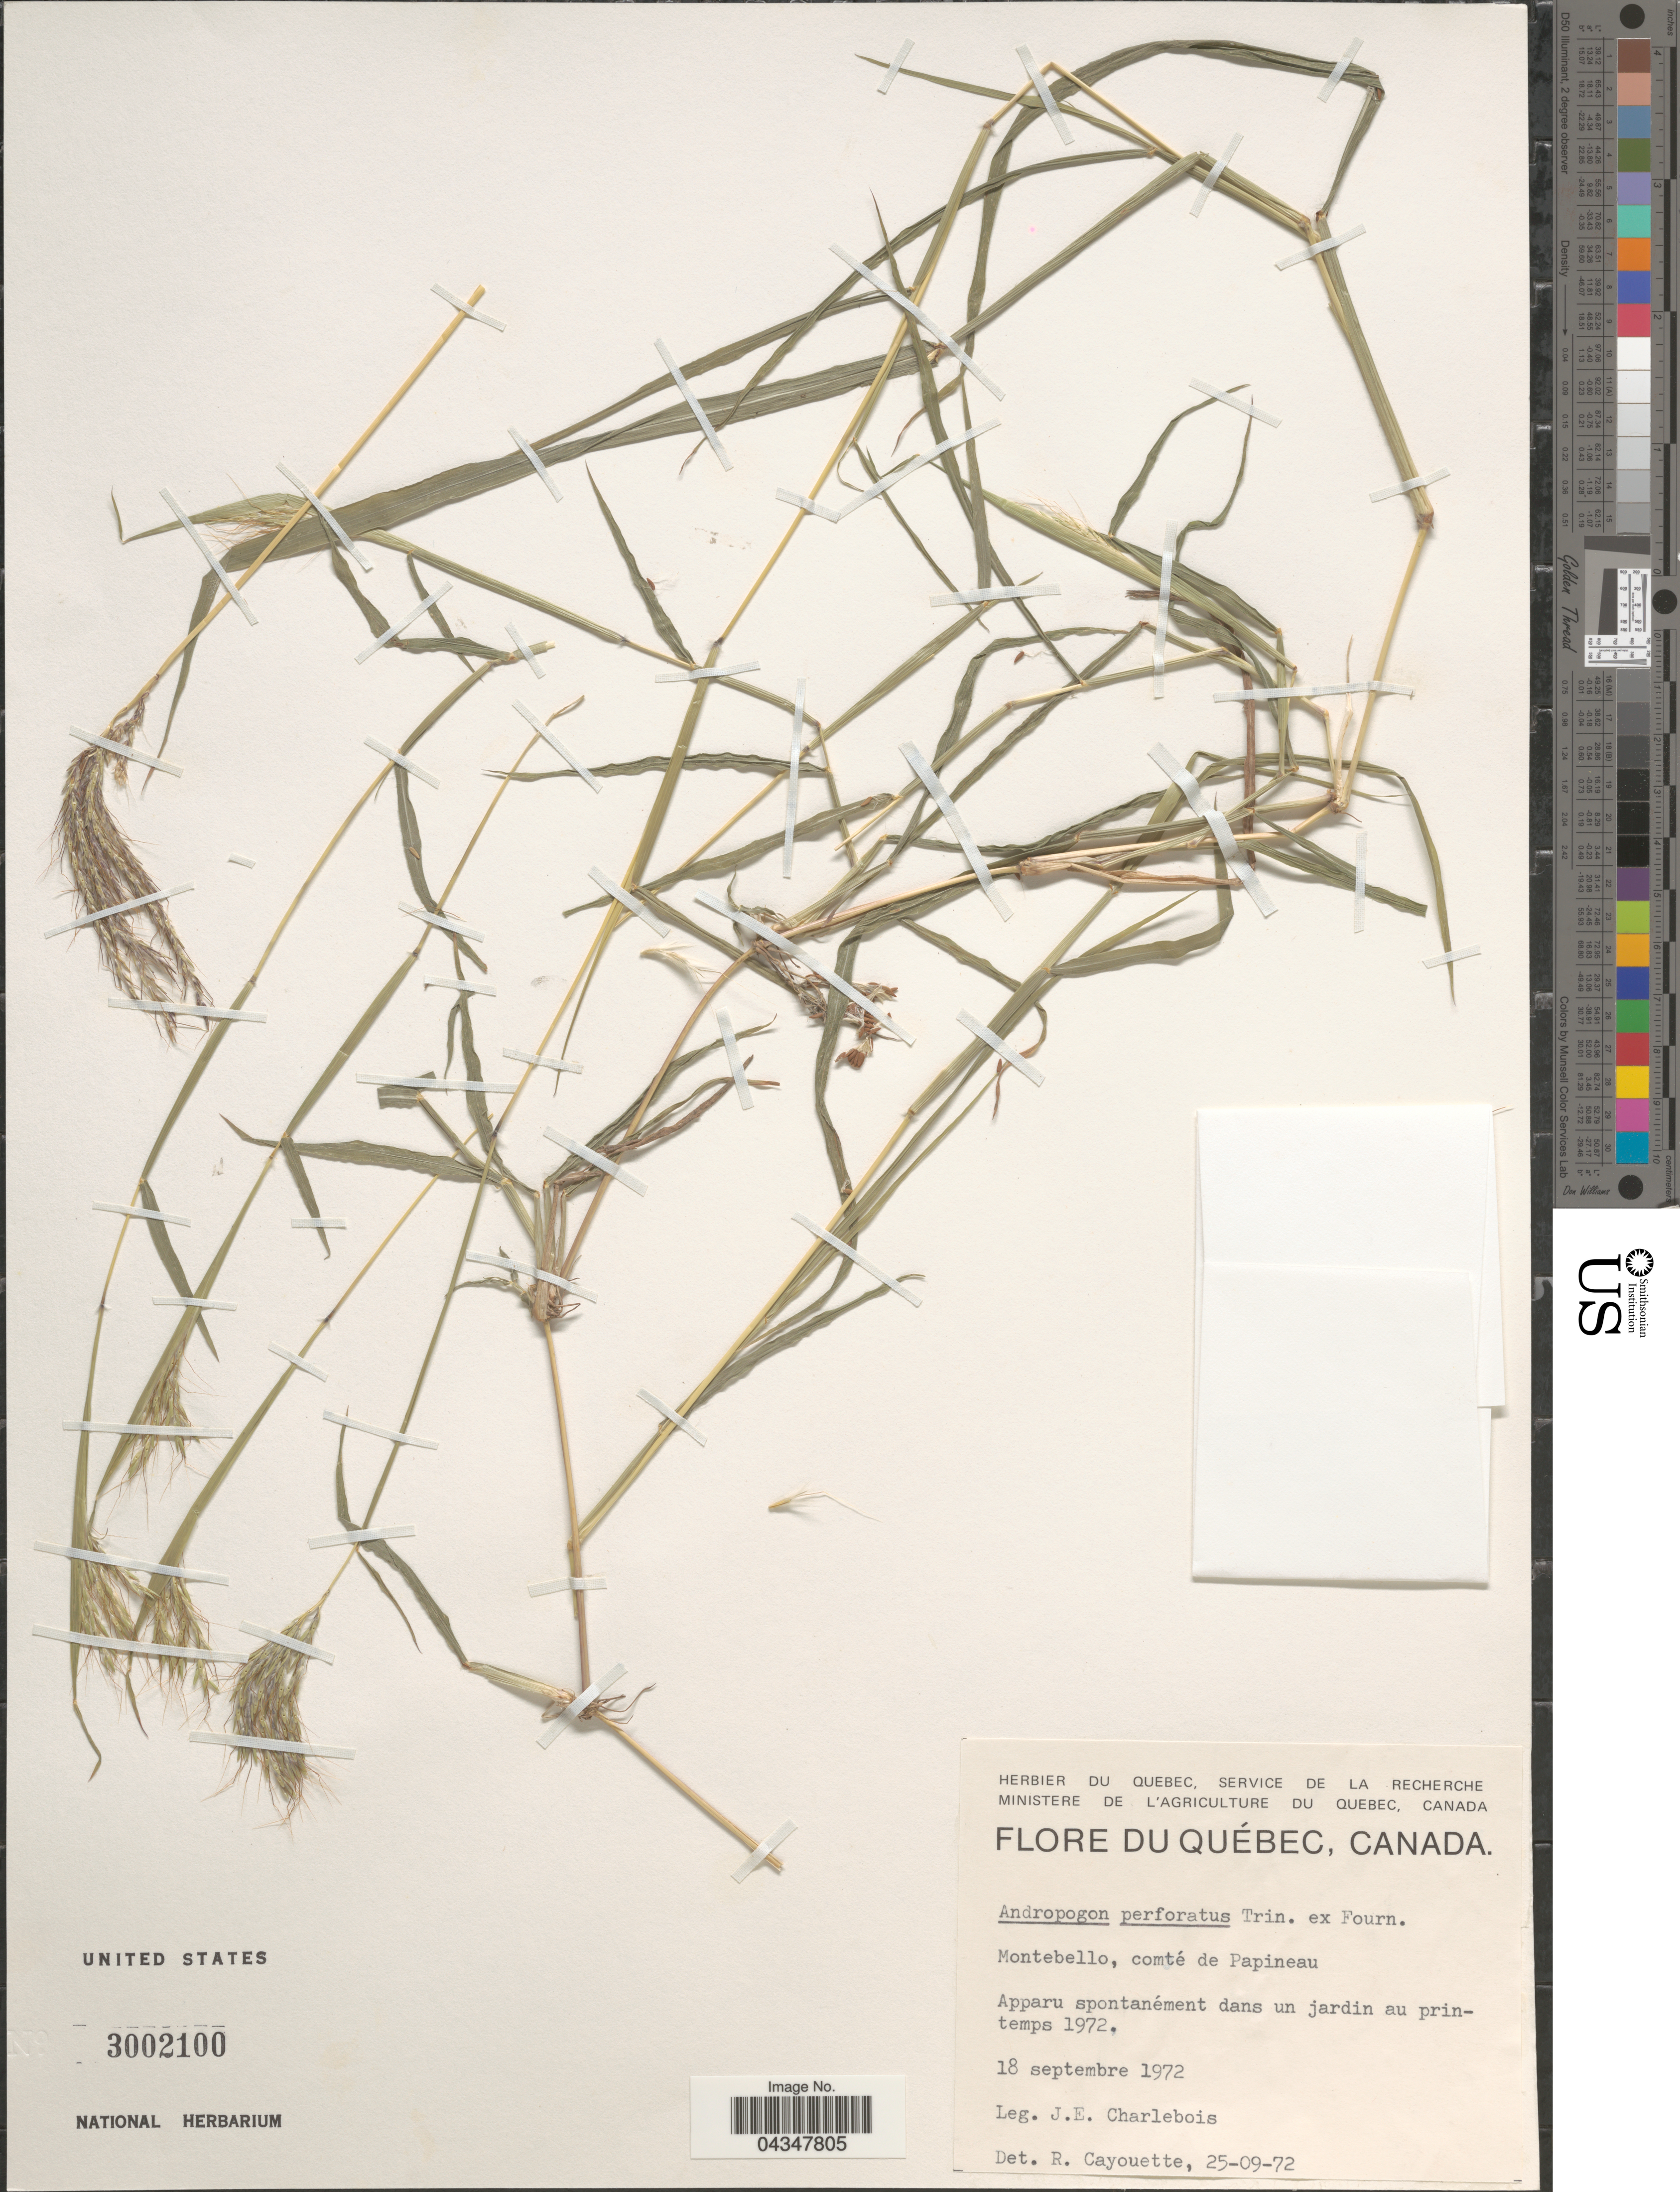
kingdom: Plantae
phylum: Tracheophyta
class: Liliopsida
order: Poales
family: Poaceae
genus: Bothriochloa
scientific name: Bothriochloa perforata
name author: (Trin. ex E. Fourn.) Herter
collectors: J. Charlebois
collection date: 1972-09-18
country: Canada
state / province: Quebec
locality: Montebello, comté de Papineau.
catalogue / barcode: US 3002100